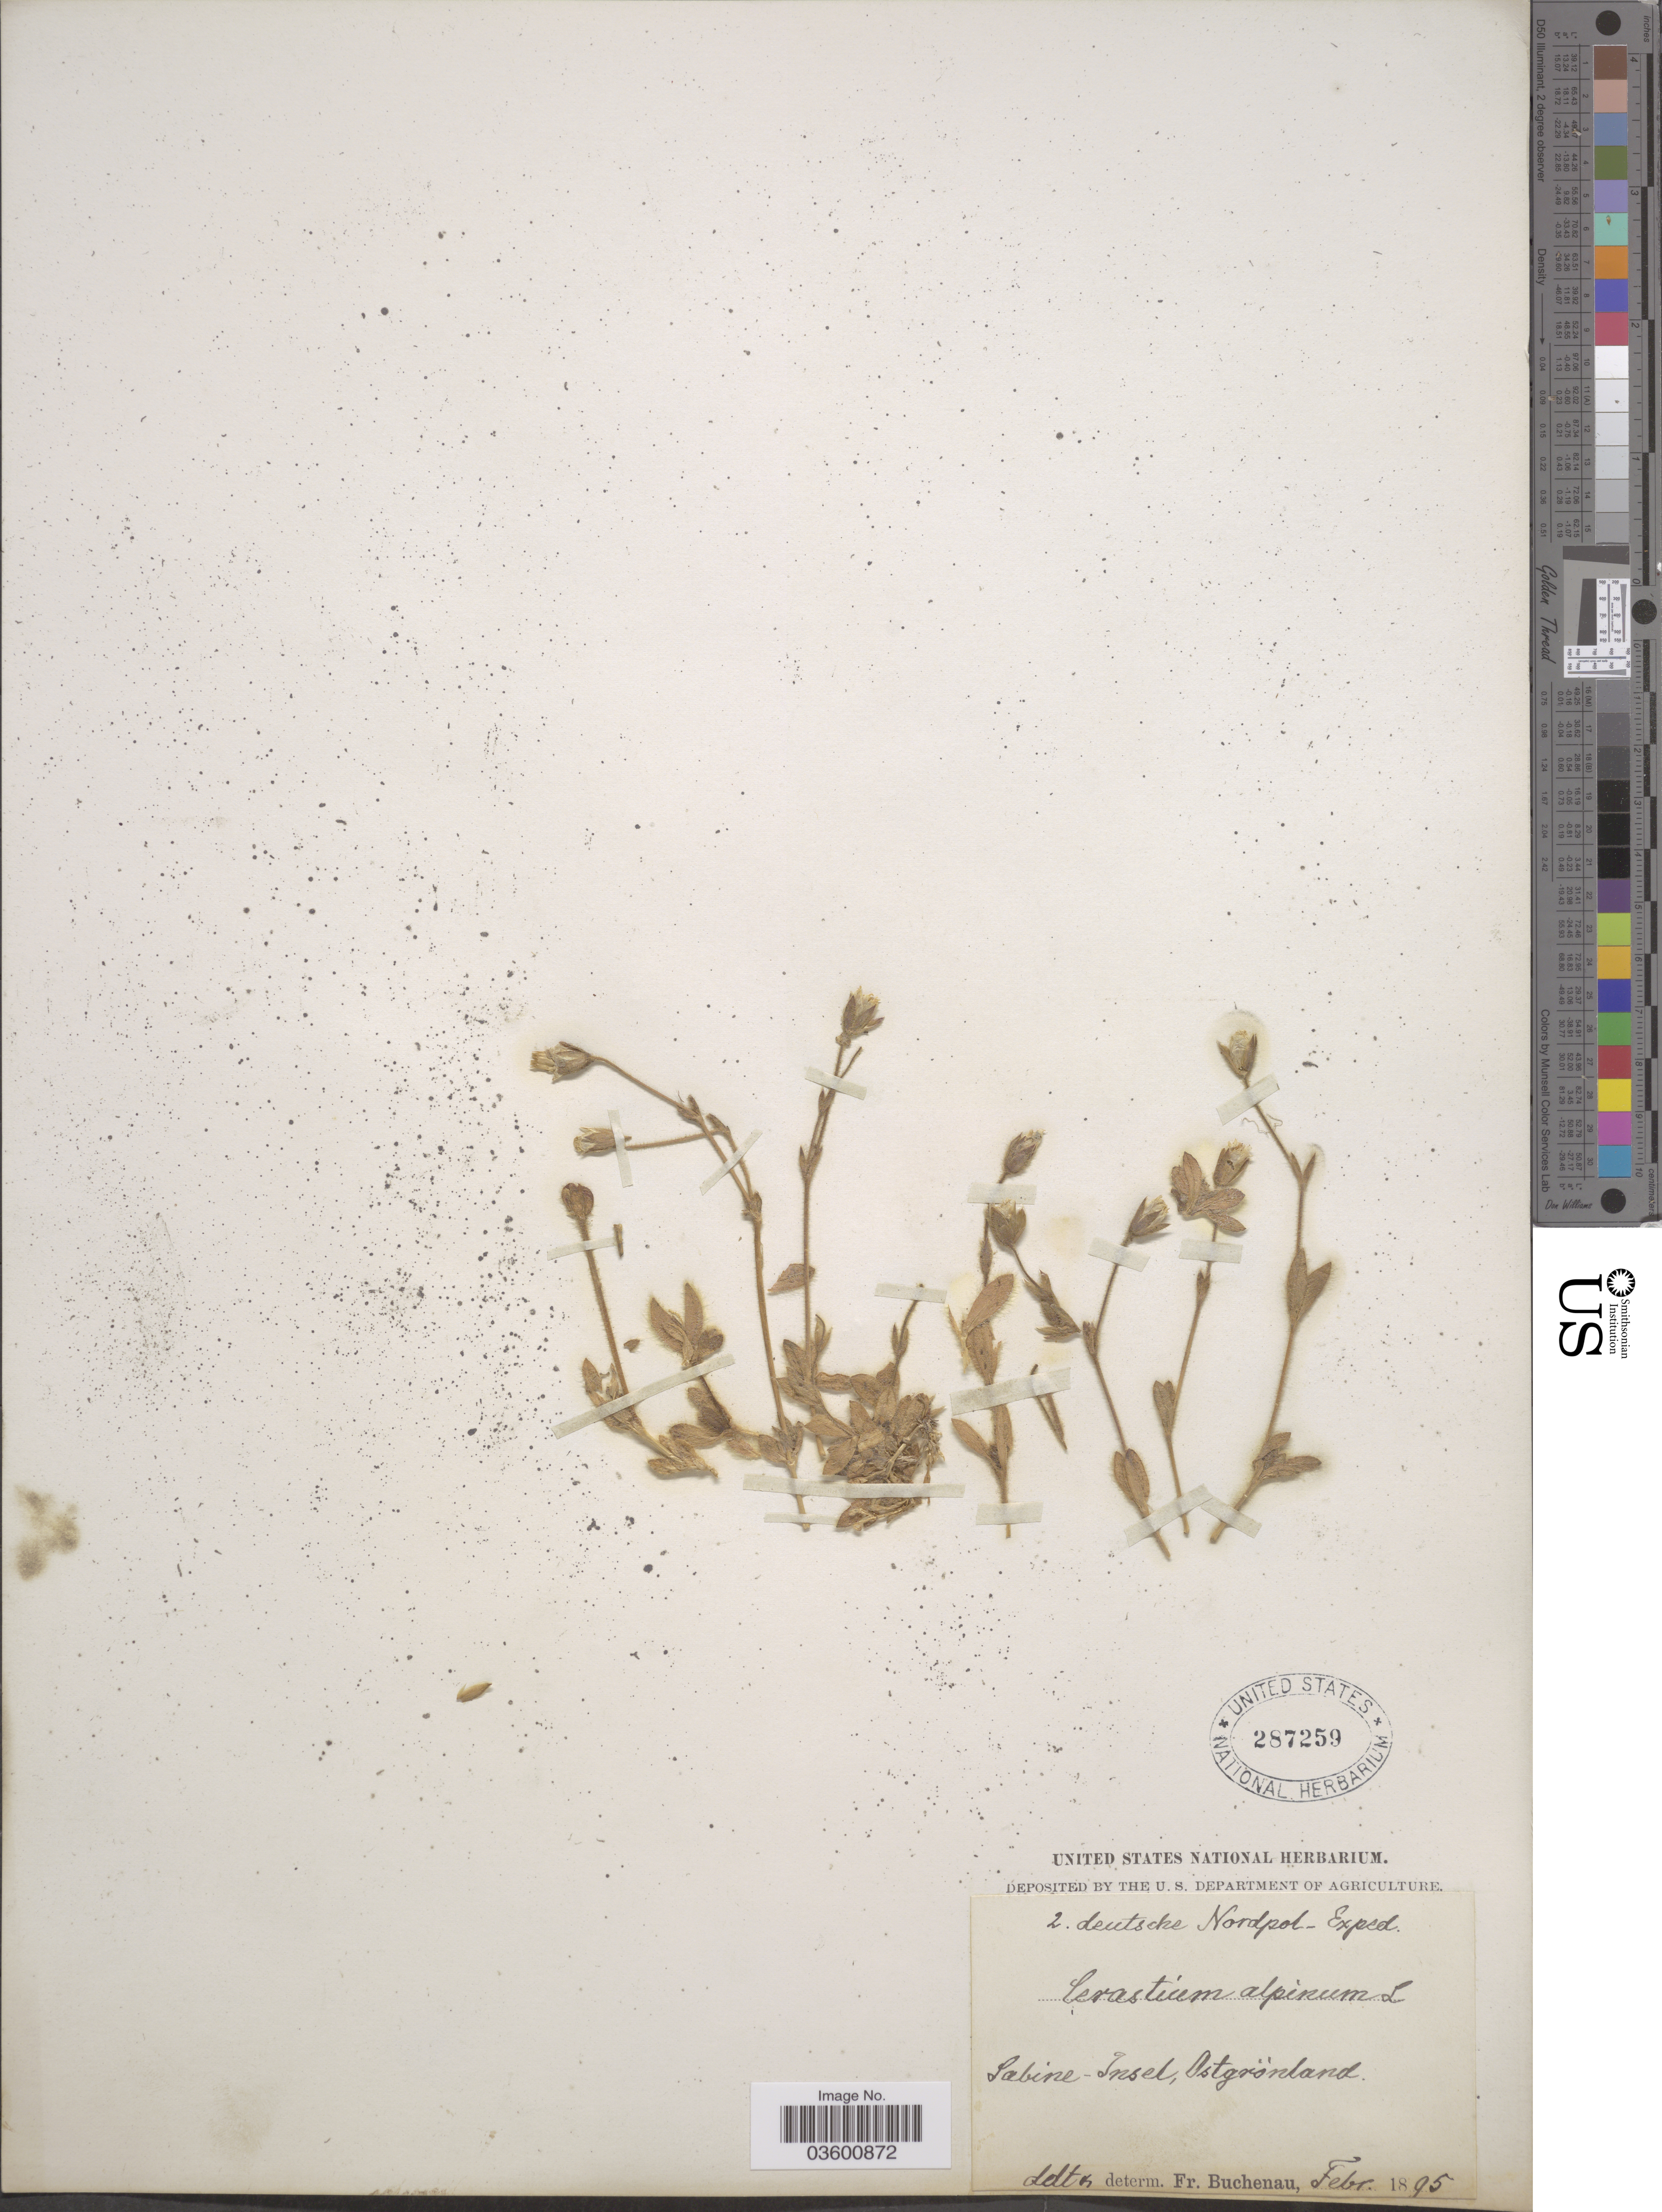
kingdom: Plantae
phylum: Tracheophyta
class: Magnoliopsida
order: Caryophyllales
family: Caryophyllaceae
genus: Cerastium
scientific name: Cerastium alpinum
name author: L.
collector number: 2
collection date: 1895-02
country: Greenland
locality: Sabine-Insel, Ostgrönland.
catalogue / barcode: US 287259